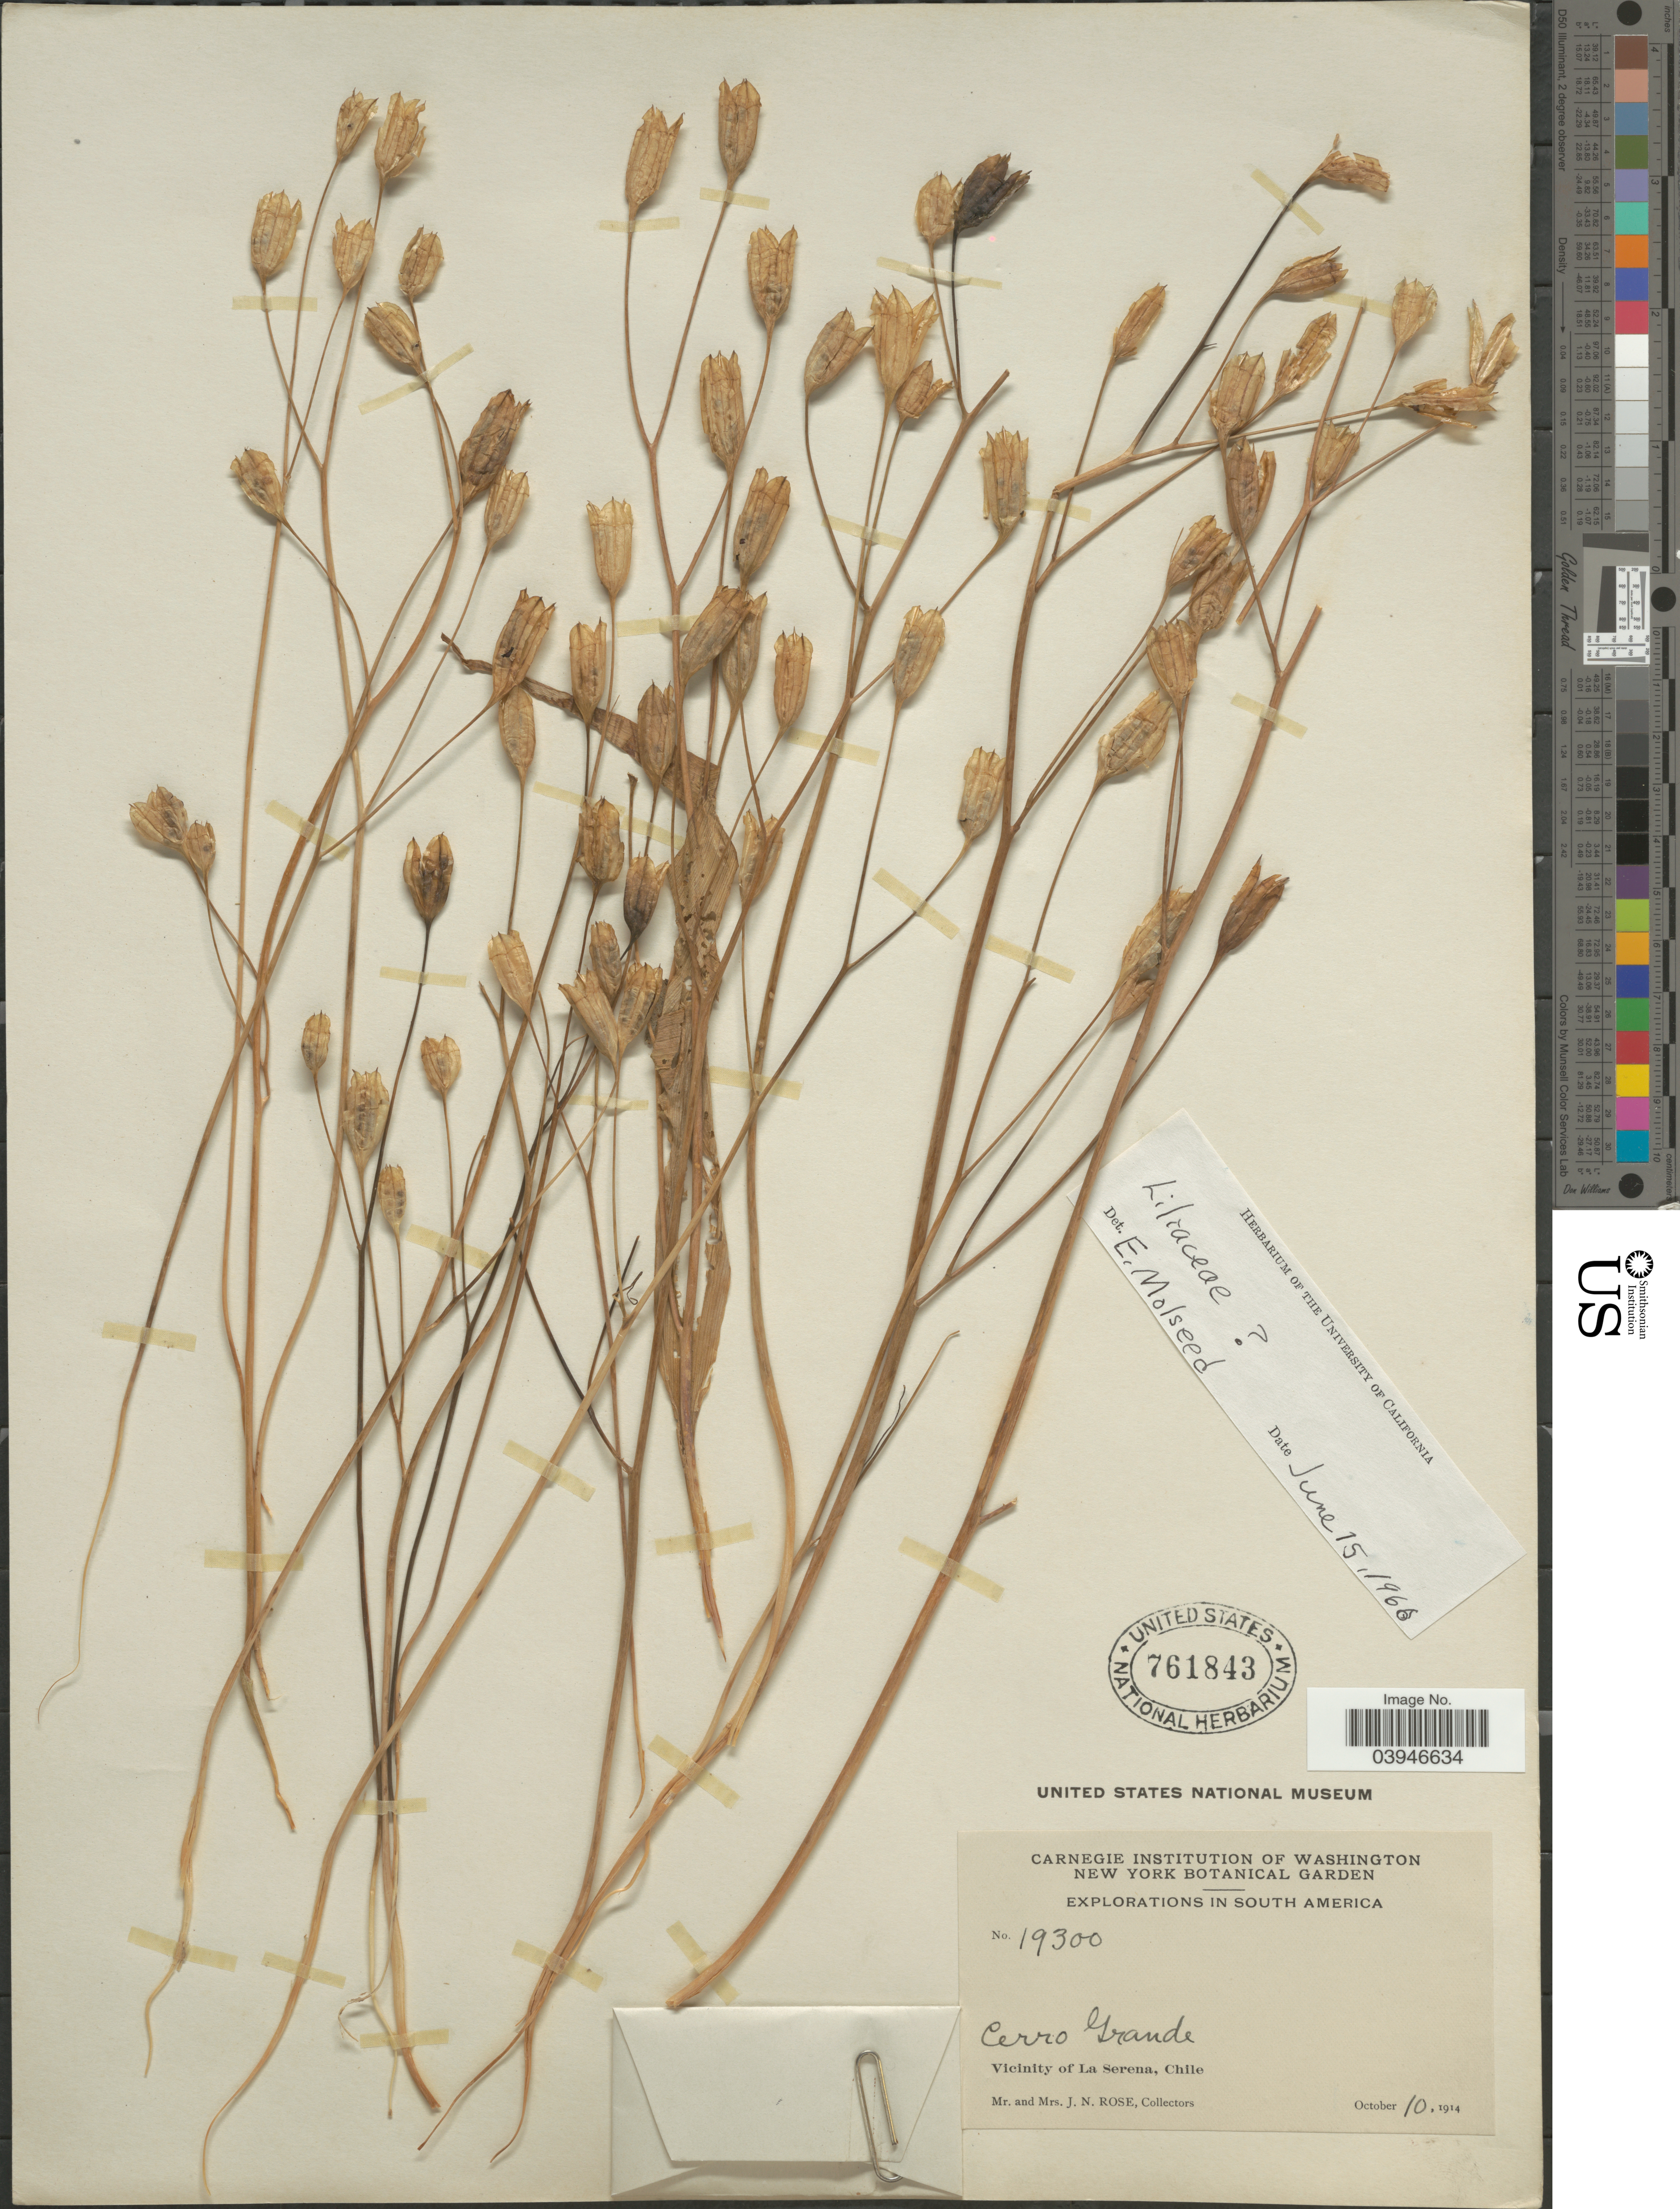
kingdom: Plantae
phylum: Tracheophyta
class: Liliopsida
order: Liliales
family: Liliaceae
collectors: J. N. Rose & L. B. Rose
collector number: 19300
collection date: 1914-10-10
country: Chile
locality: Cerro Grande. Vicinity of La Serena.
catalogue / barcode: US 761843